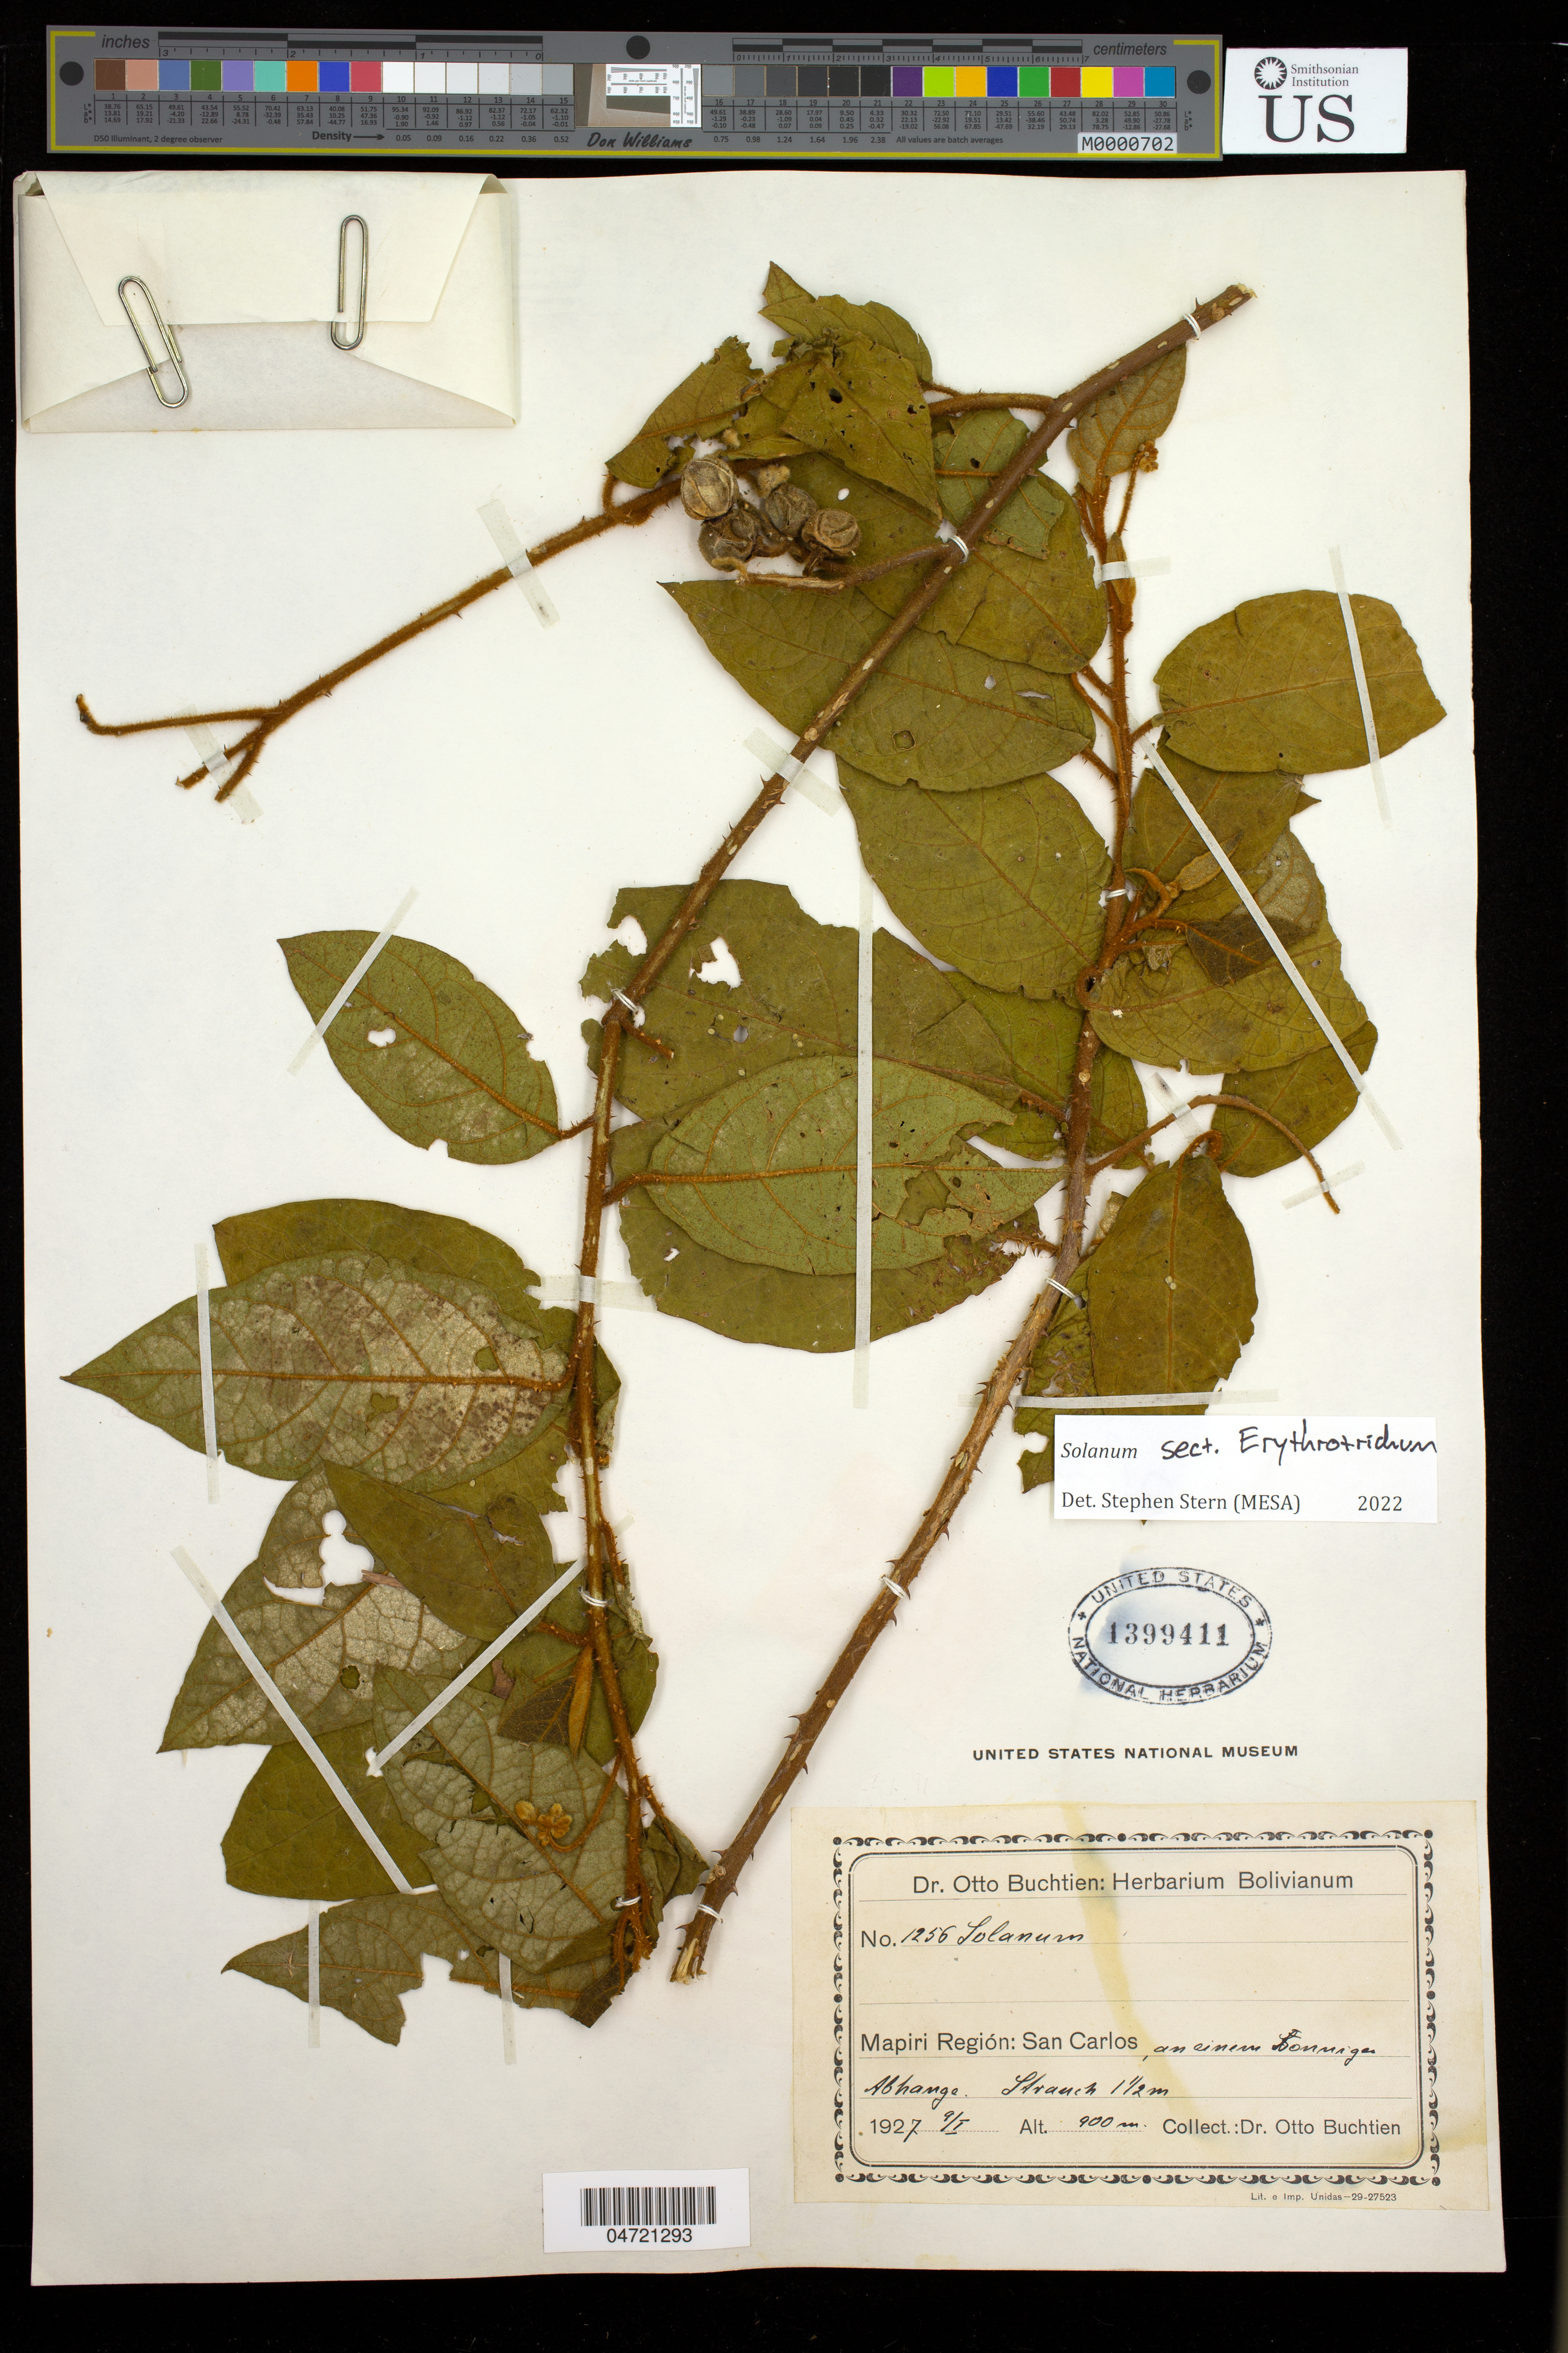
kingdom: Plantae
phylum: Tracheophyta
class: Magnoliopsida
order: Solanales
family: Solanaceae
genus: Solanum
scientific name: Solanum sp.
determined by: Stern, S. R., (UT)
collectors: O. Buchtien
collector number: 1256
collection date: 1927-01-09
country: Bolivia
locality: Mapiri Region: San Carlos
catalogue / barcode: US 1399411